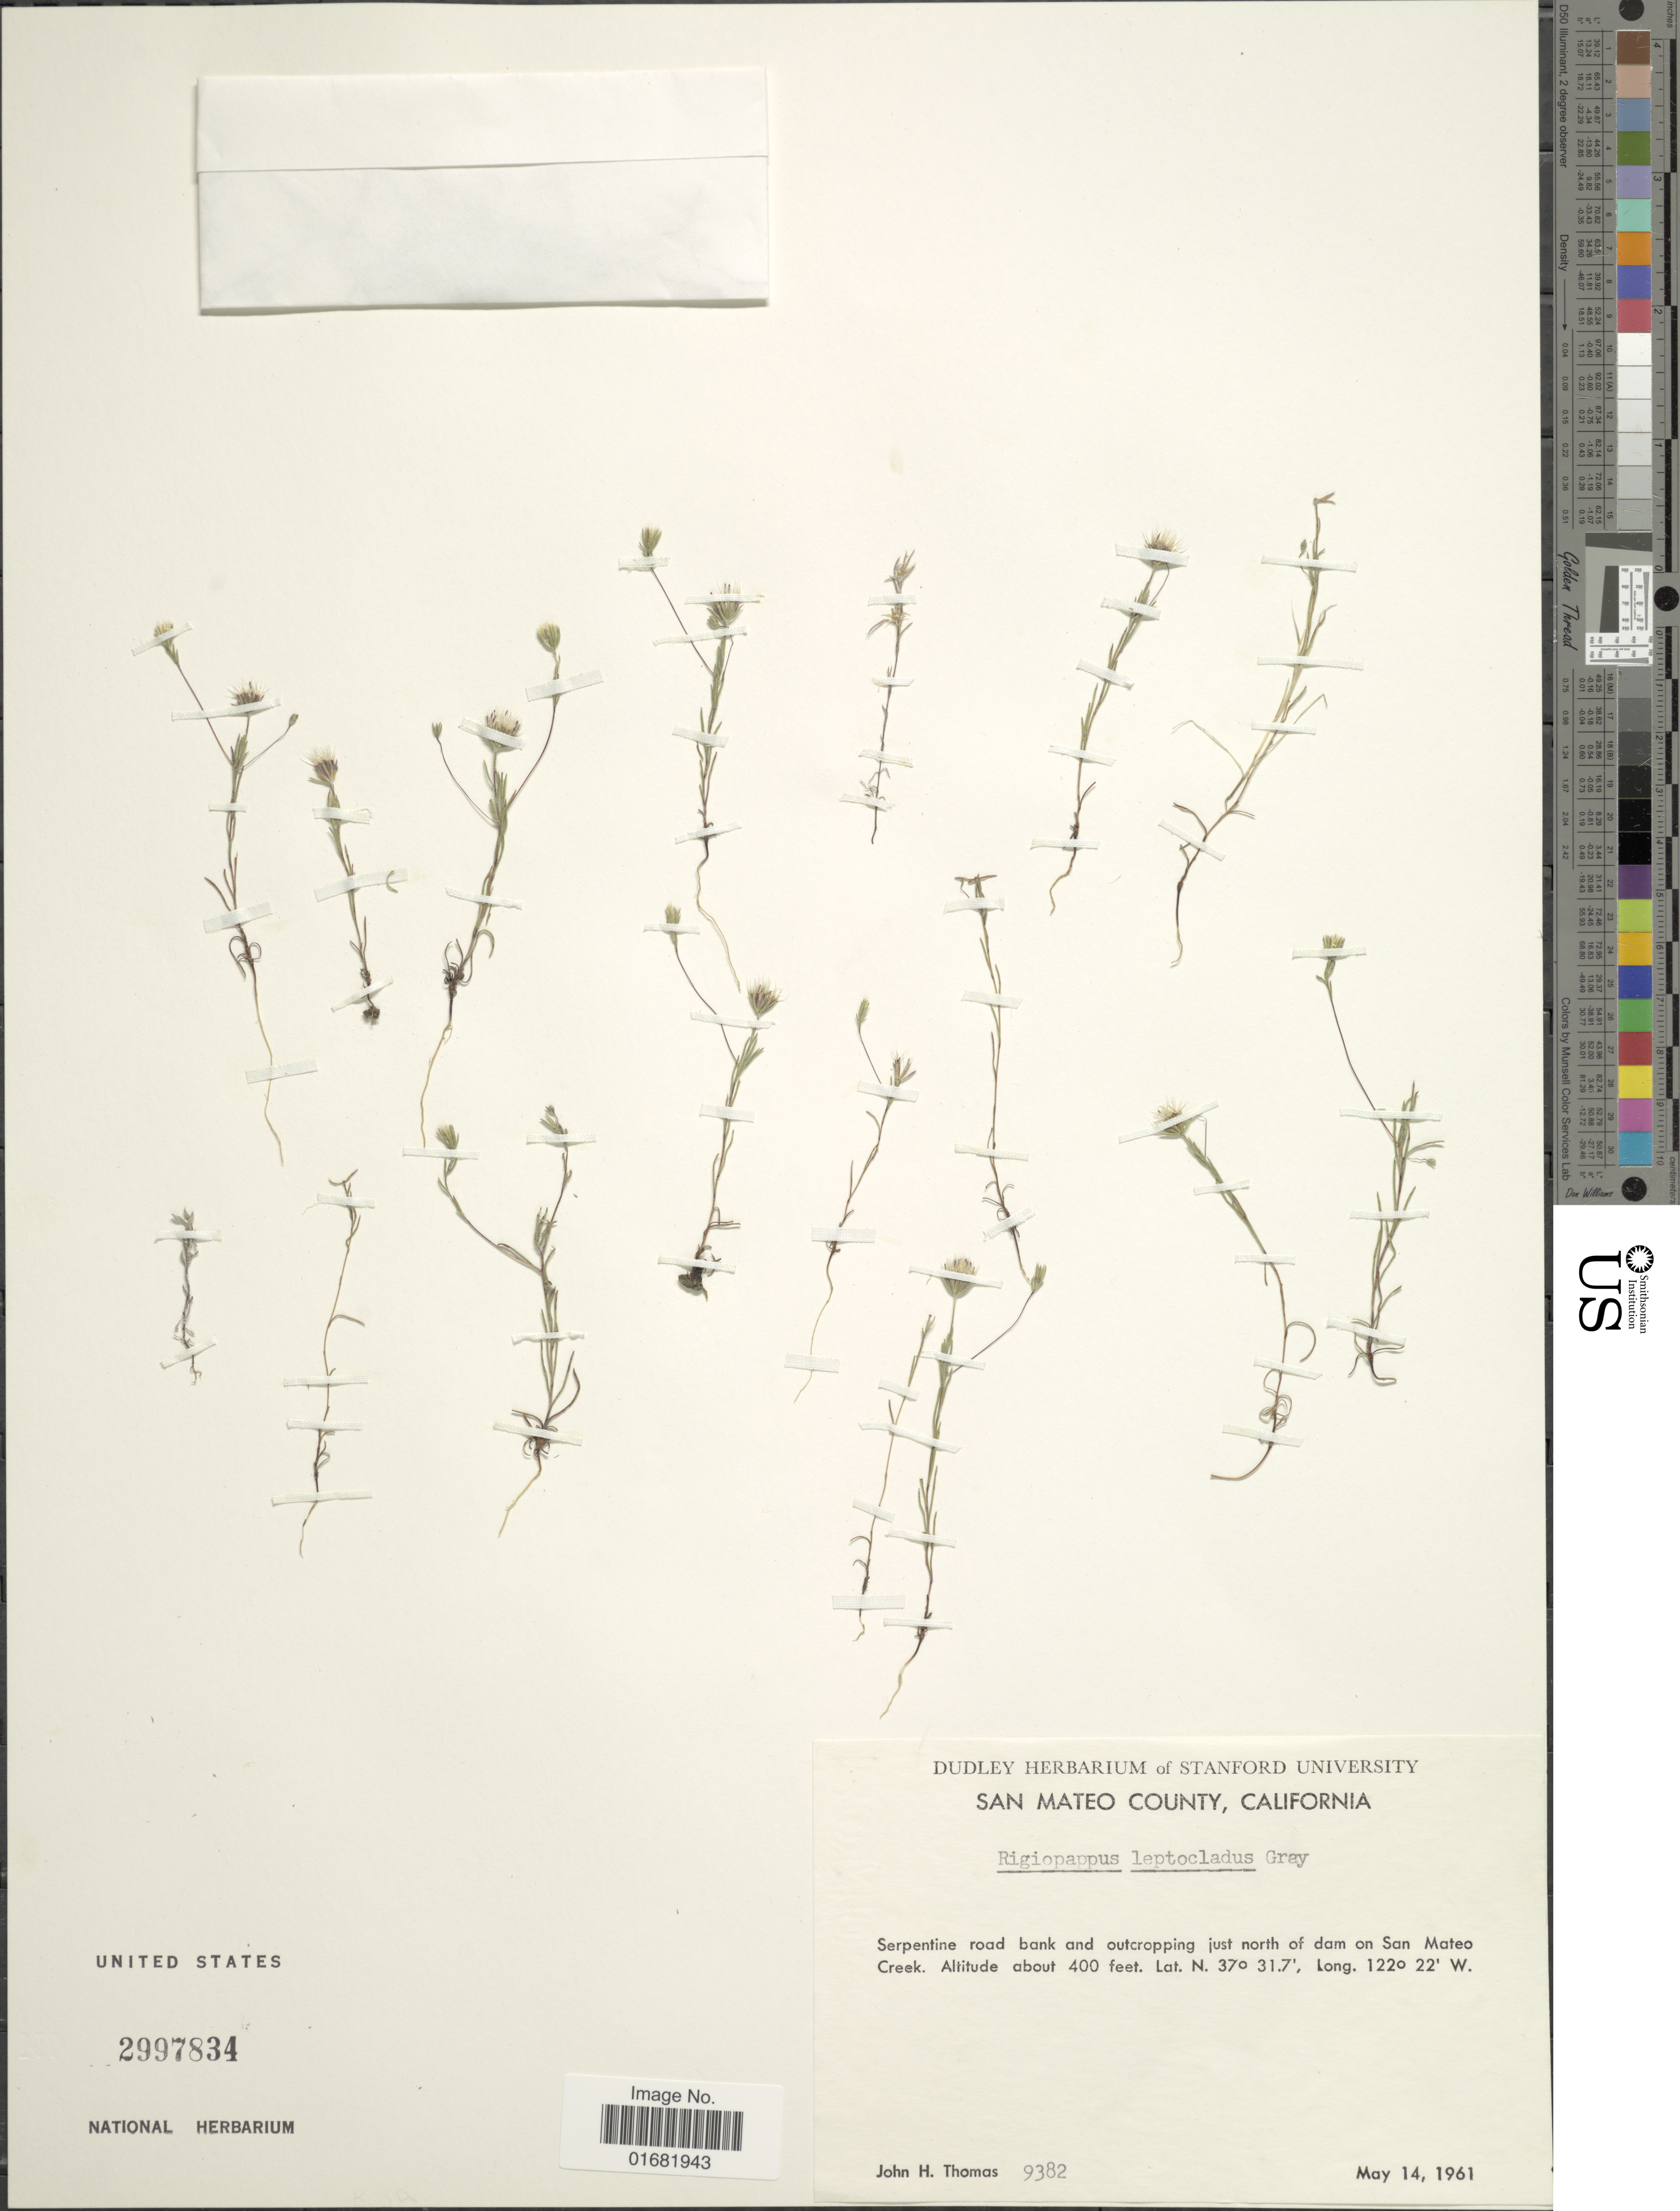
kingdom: Plantae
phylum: Tracheophyta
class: Magnoliopsida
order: Asterales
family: Asteraceae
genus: Rigiopappus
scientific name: Rigiopappus leptocladus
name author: A. Gray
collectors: J. H. Thomas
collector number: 9382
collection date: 1961-05-14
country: United States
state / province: California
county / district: San Mateo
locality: San Mateo County. Serpentine road bank and outcropping just north of dam on San Mateo Creek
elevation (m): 122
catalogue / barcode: US 2997834